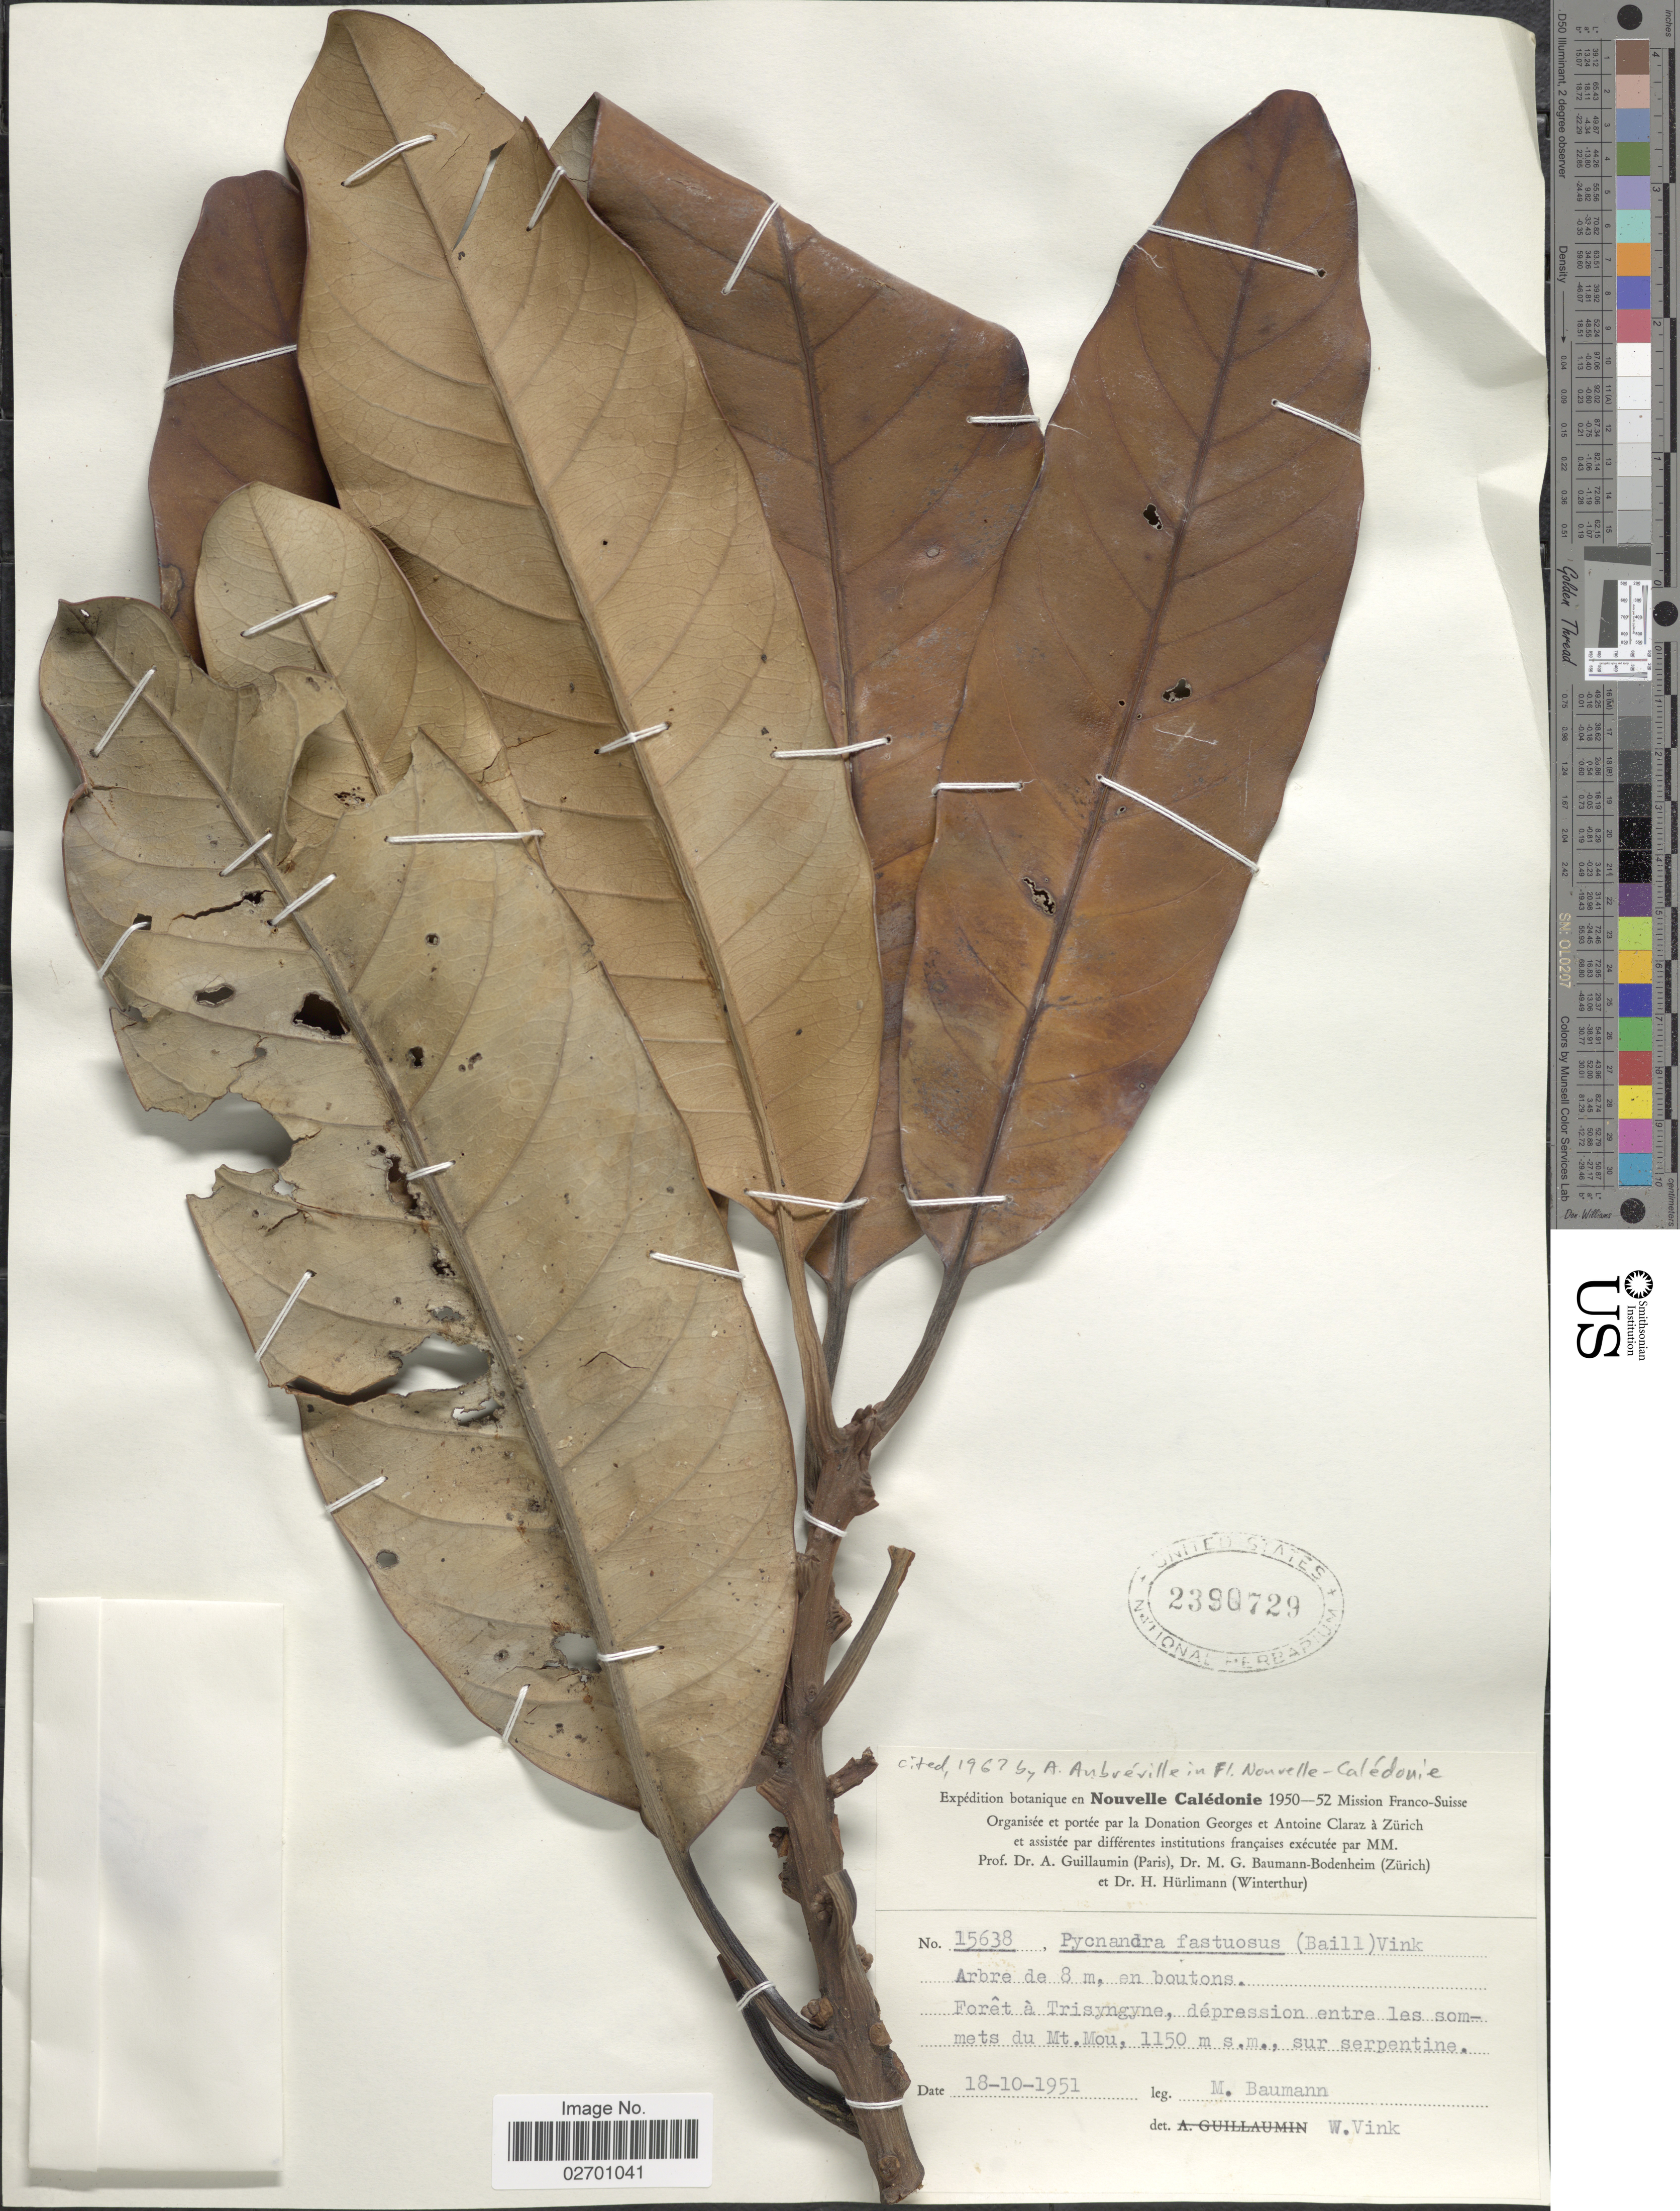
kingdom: Plantae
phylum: Tracheophyta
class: Magnoliopsida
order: Ericales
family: Sapotaceae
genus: Pycnandra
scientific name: Pycnandra fastuosa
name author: (Baill.) Vink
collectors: M. Baumann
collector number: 15638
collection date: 1951-10-18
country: New Caledonia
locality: Foret a Trisyngyne, depression entre les sommets du Mt. Mou, sur serpentine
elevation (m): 1150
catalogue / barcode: US 2390729